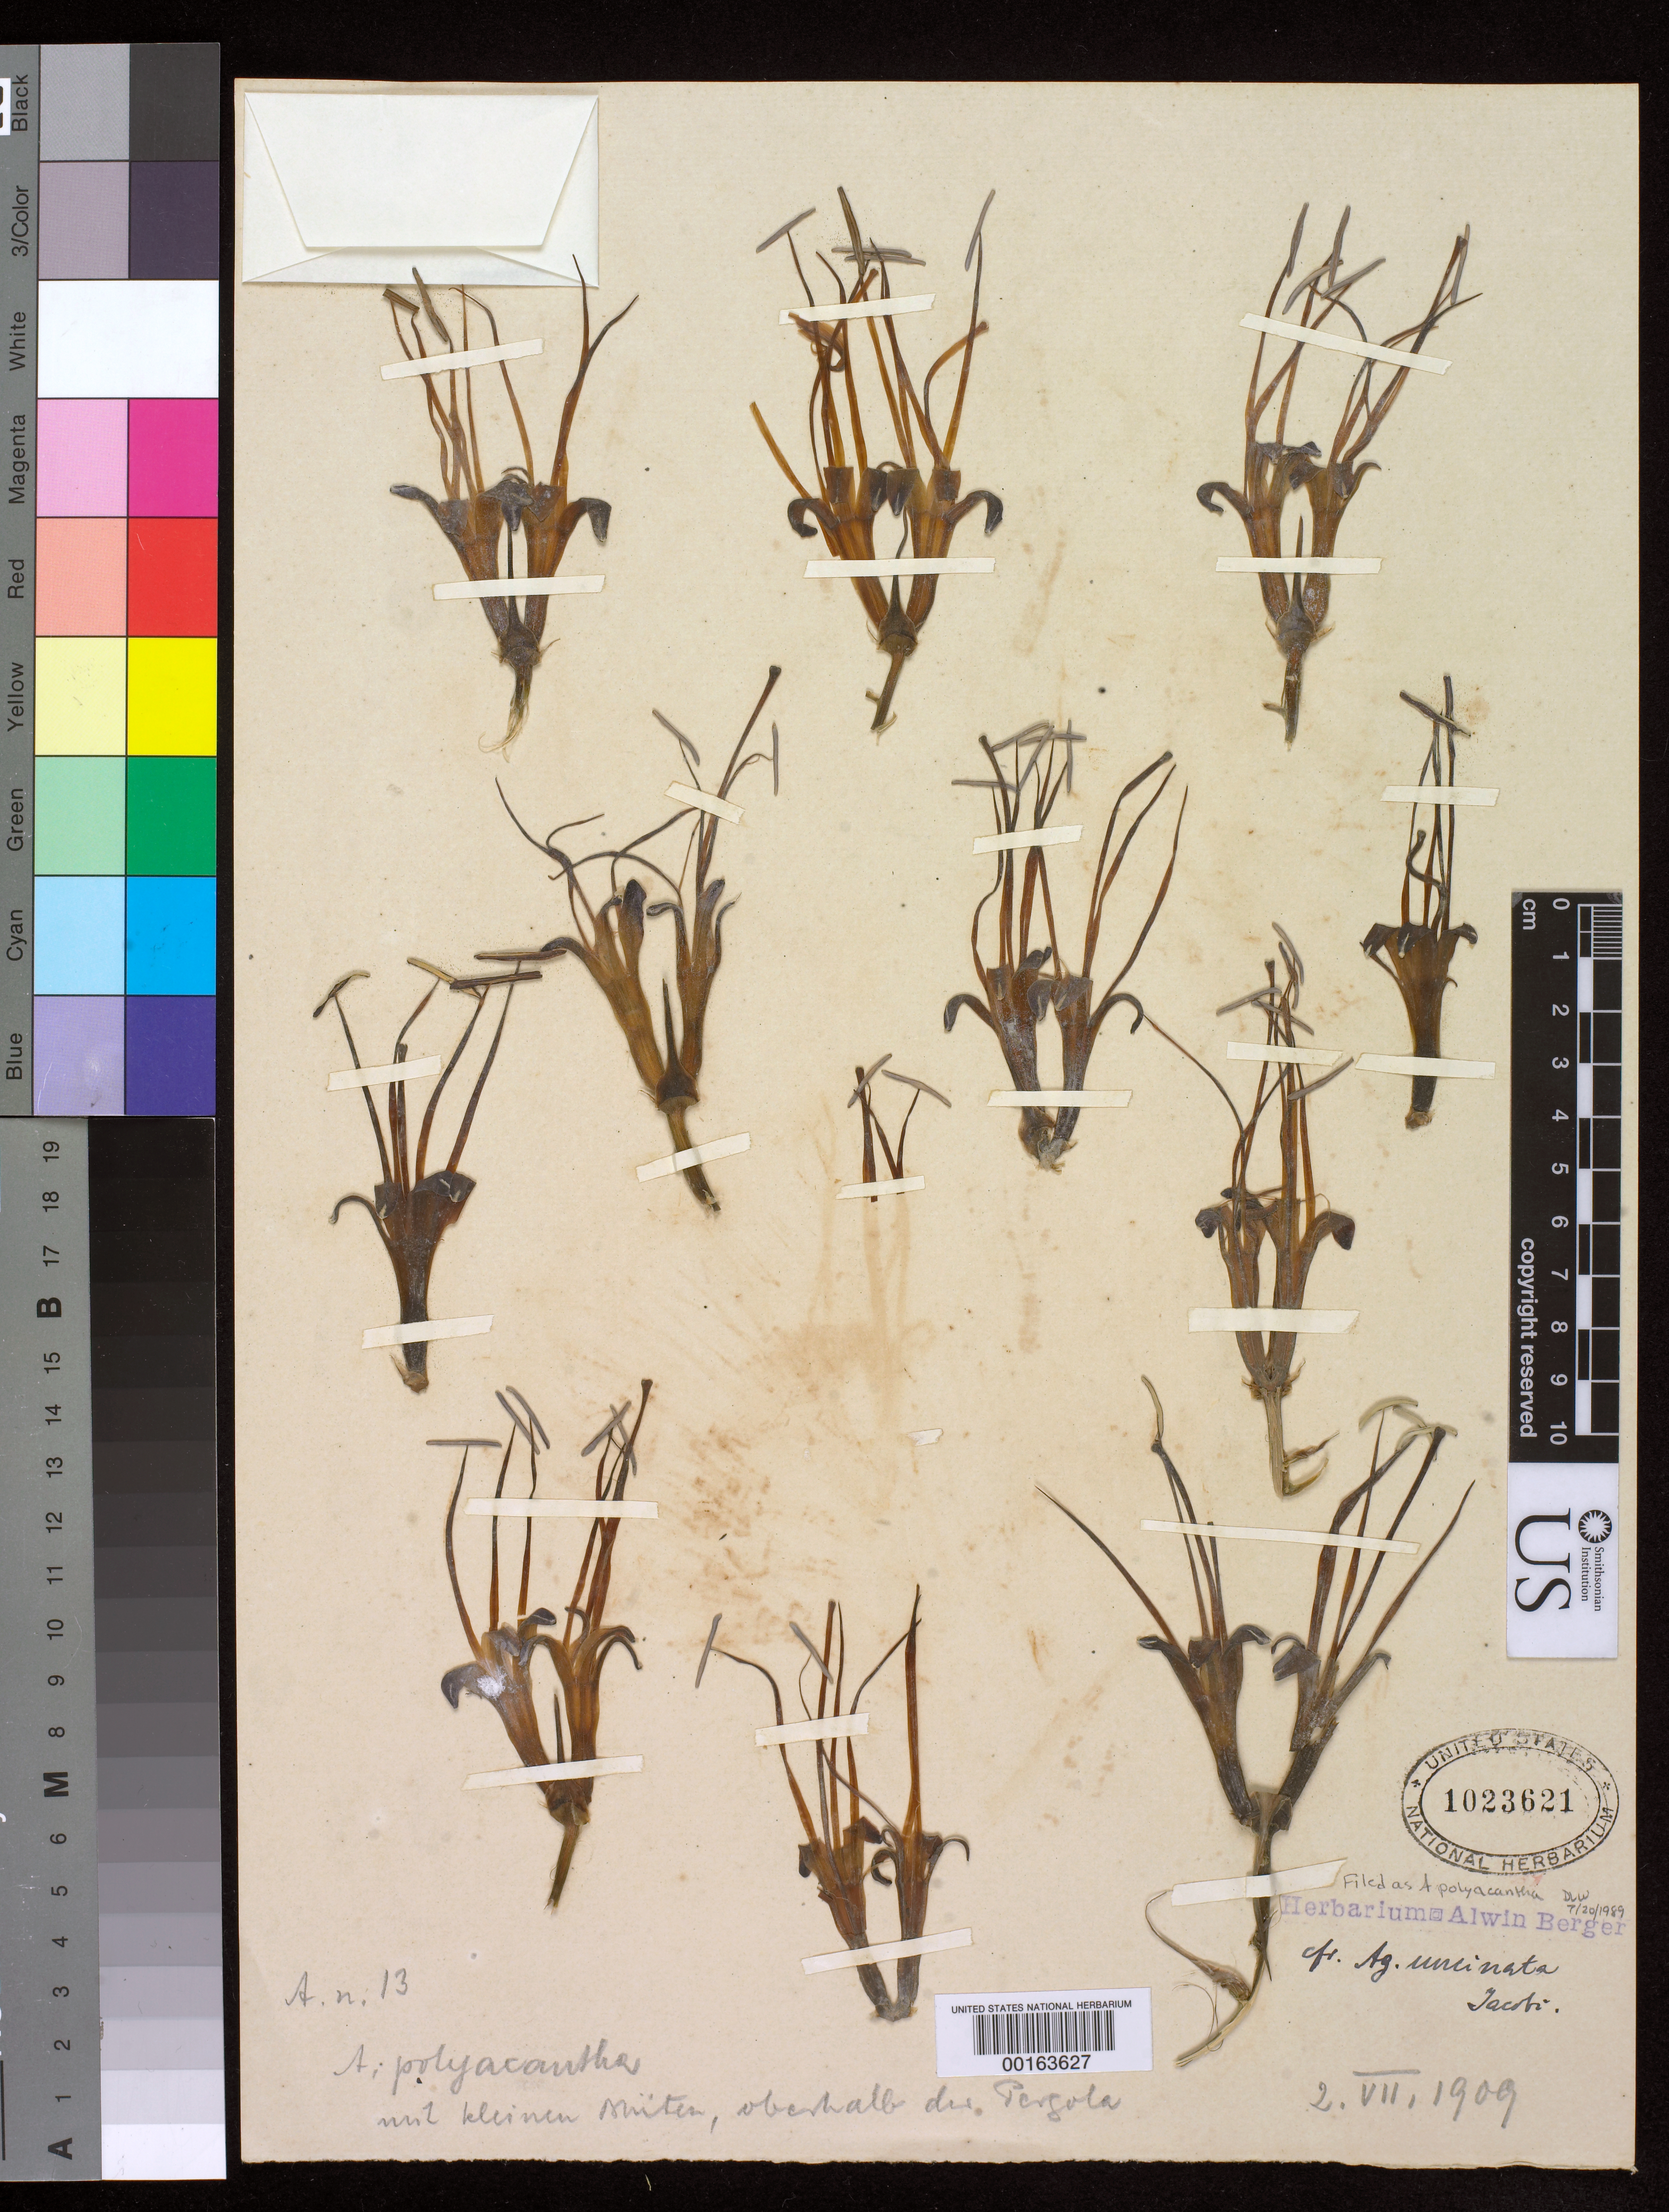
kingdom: Plantae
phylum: Tracheophyta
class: Liliopsida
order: Asparagales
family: Asparagaceae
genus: Agave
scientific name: Agave polyacantha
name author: Haw.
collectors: ex herb. A. Berger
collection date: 1909-06-02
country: Mexico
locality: Cultivated at La Mortola, Italy.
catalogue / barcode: US 1023621